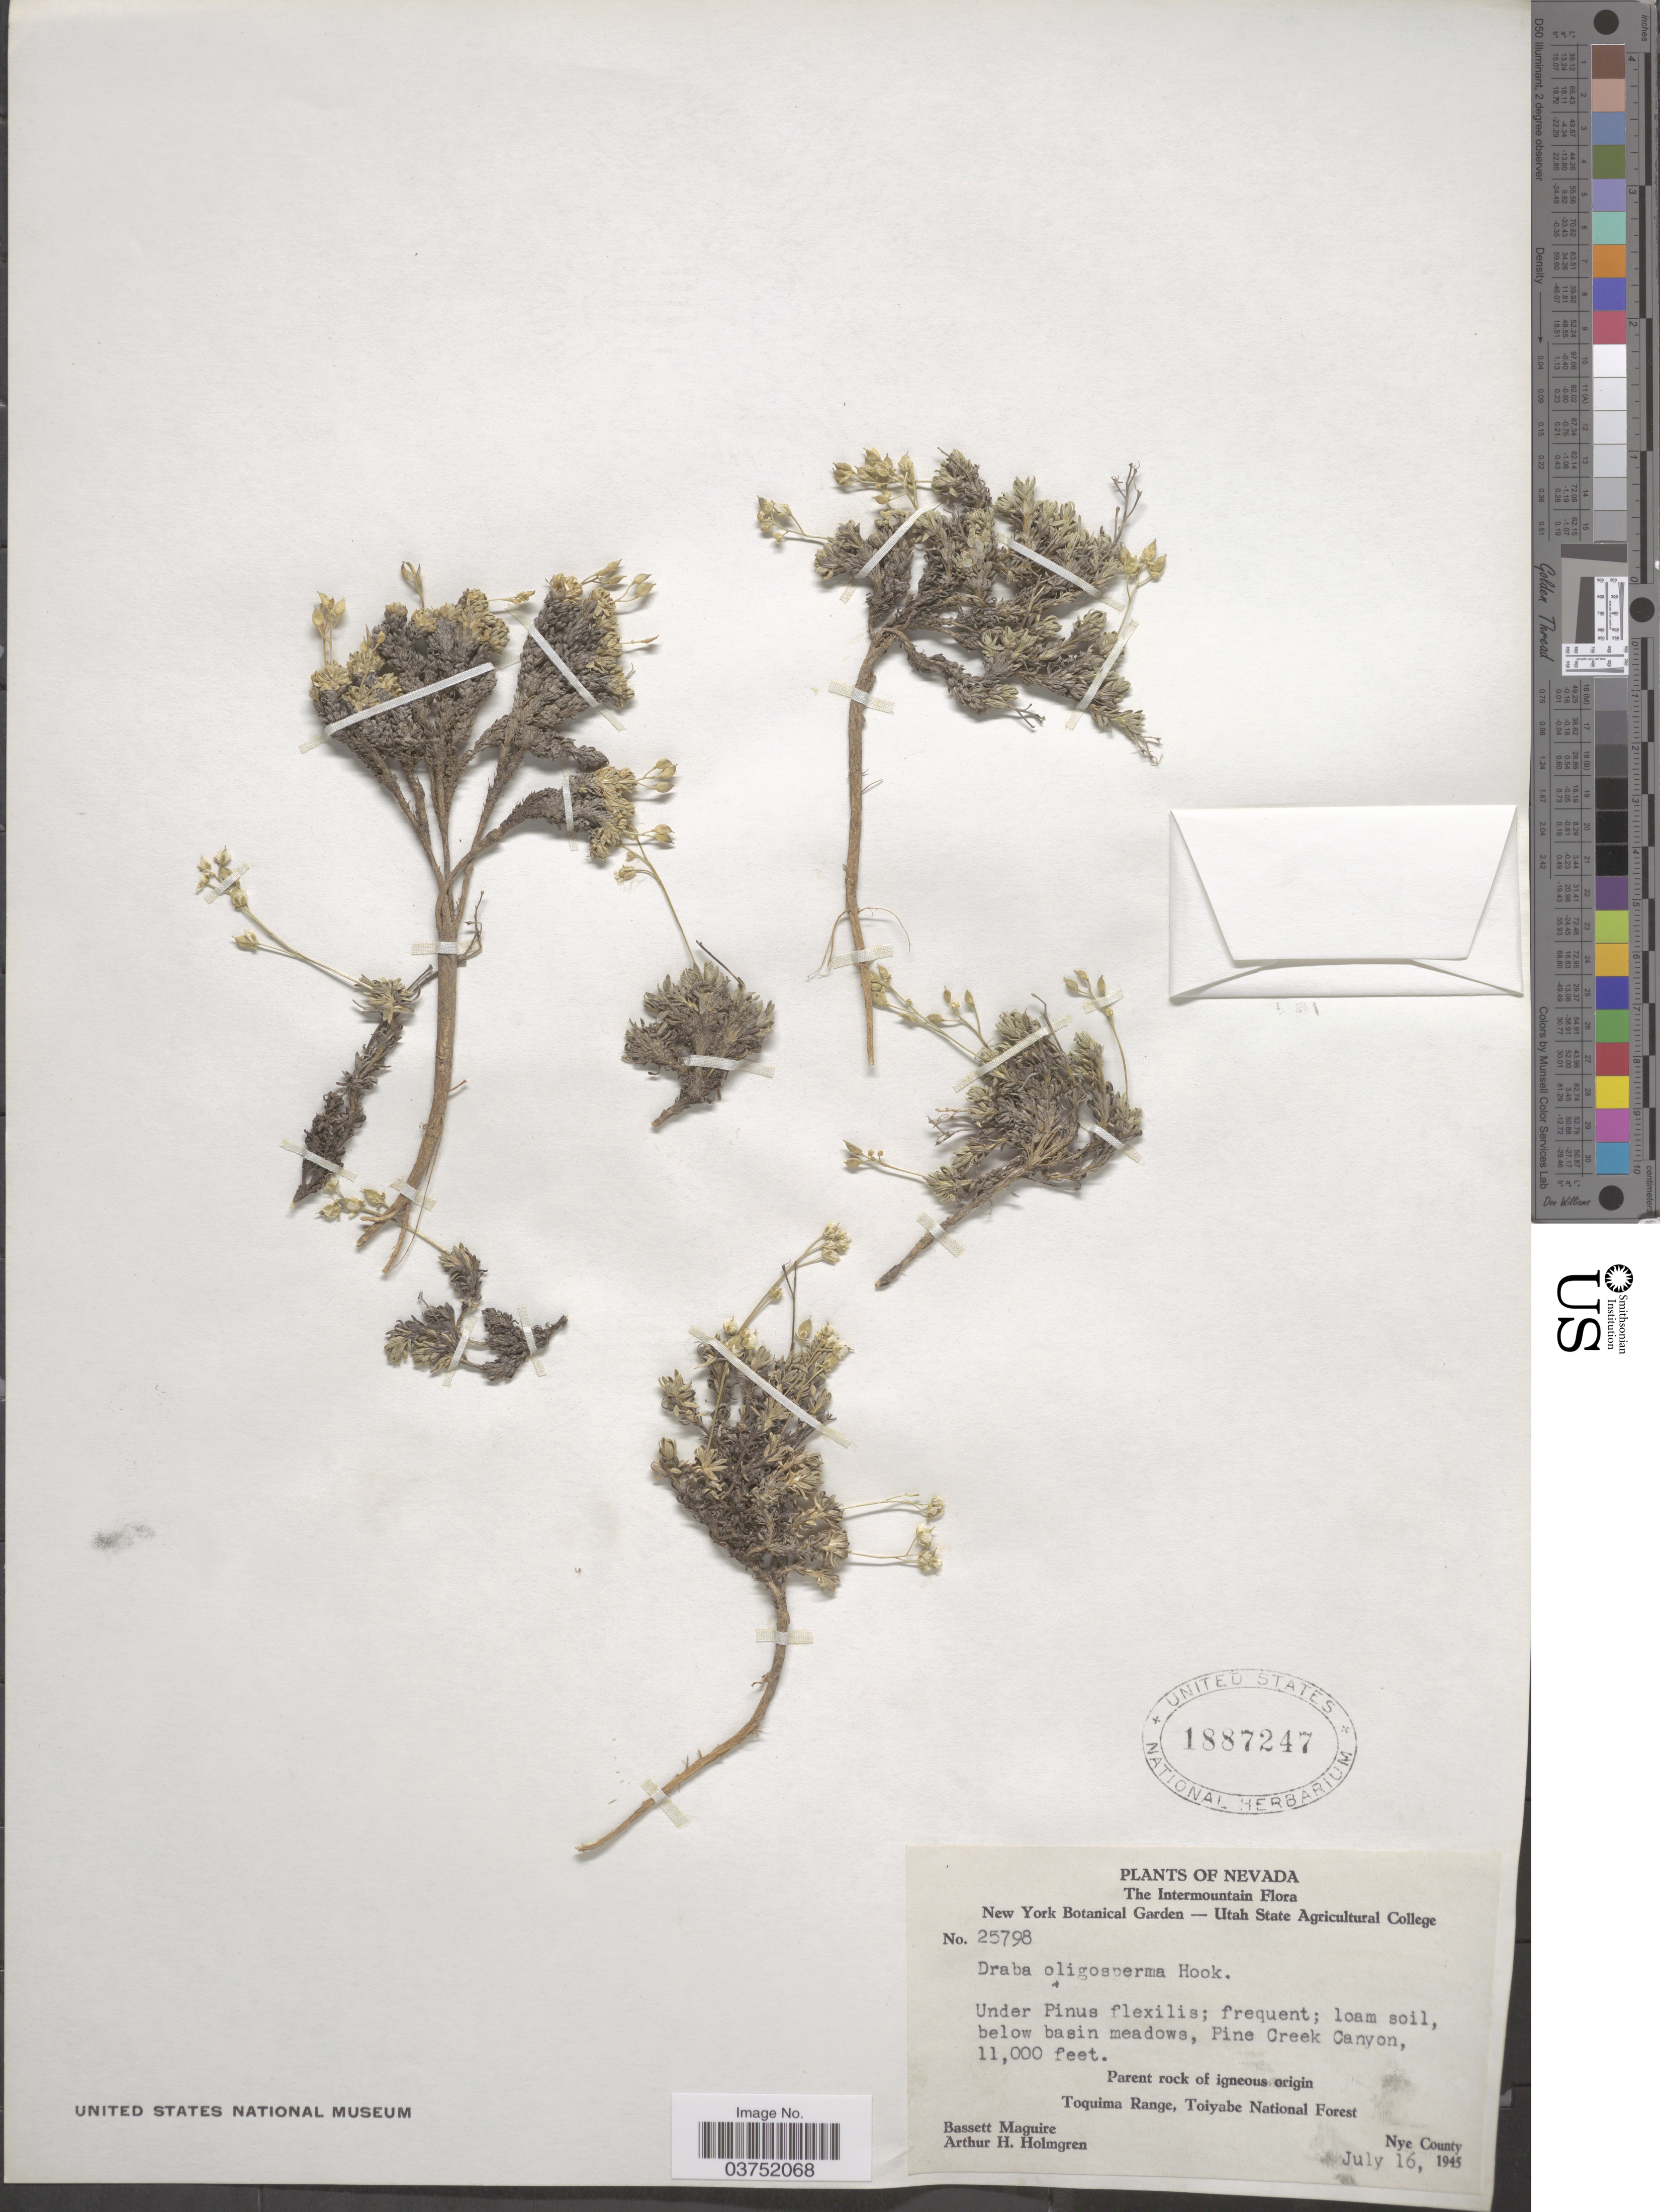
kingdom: Plantae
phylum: Tracheophyta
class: Magnoliopsida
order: Brassicales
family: Brassicaceae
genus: Draba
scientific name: Draba oligosperma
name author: Hook.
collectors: B. Maguire & A. H. Holmgren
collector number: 25798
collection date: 1945-07-16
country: United States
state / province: Nevada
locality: The Intermountain. Pine Creek Canyon. Toquima Range, Toiyabe National Forest. Nye County.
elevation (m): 3353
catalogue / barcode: US 1887247